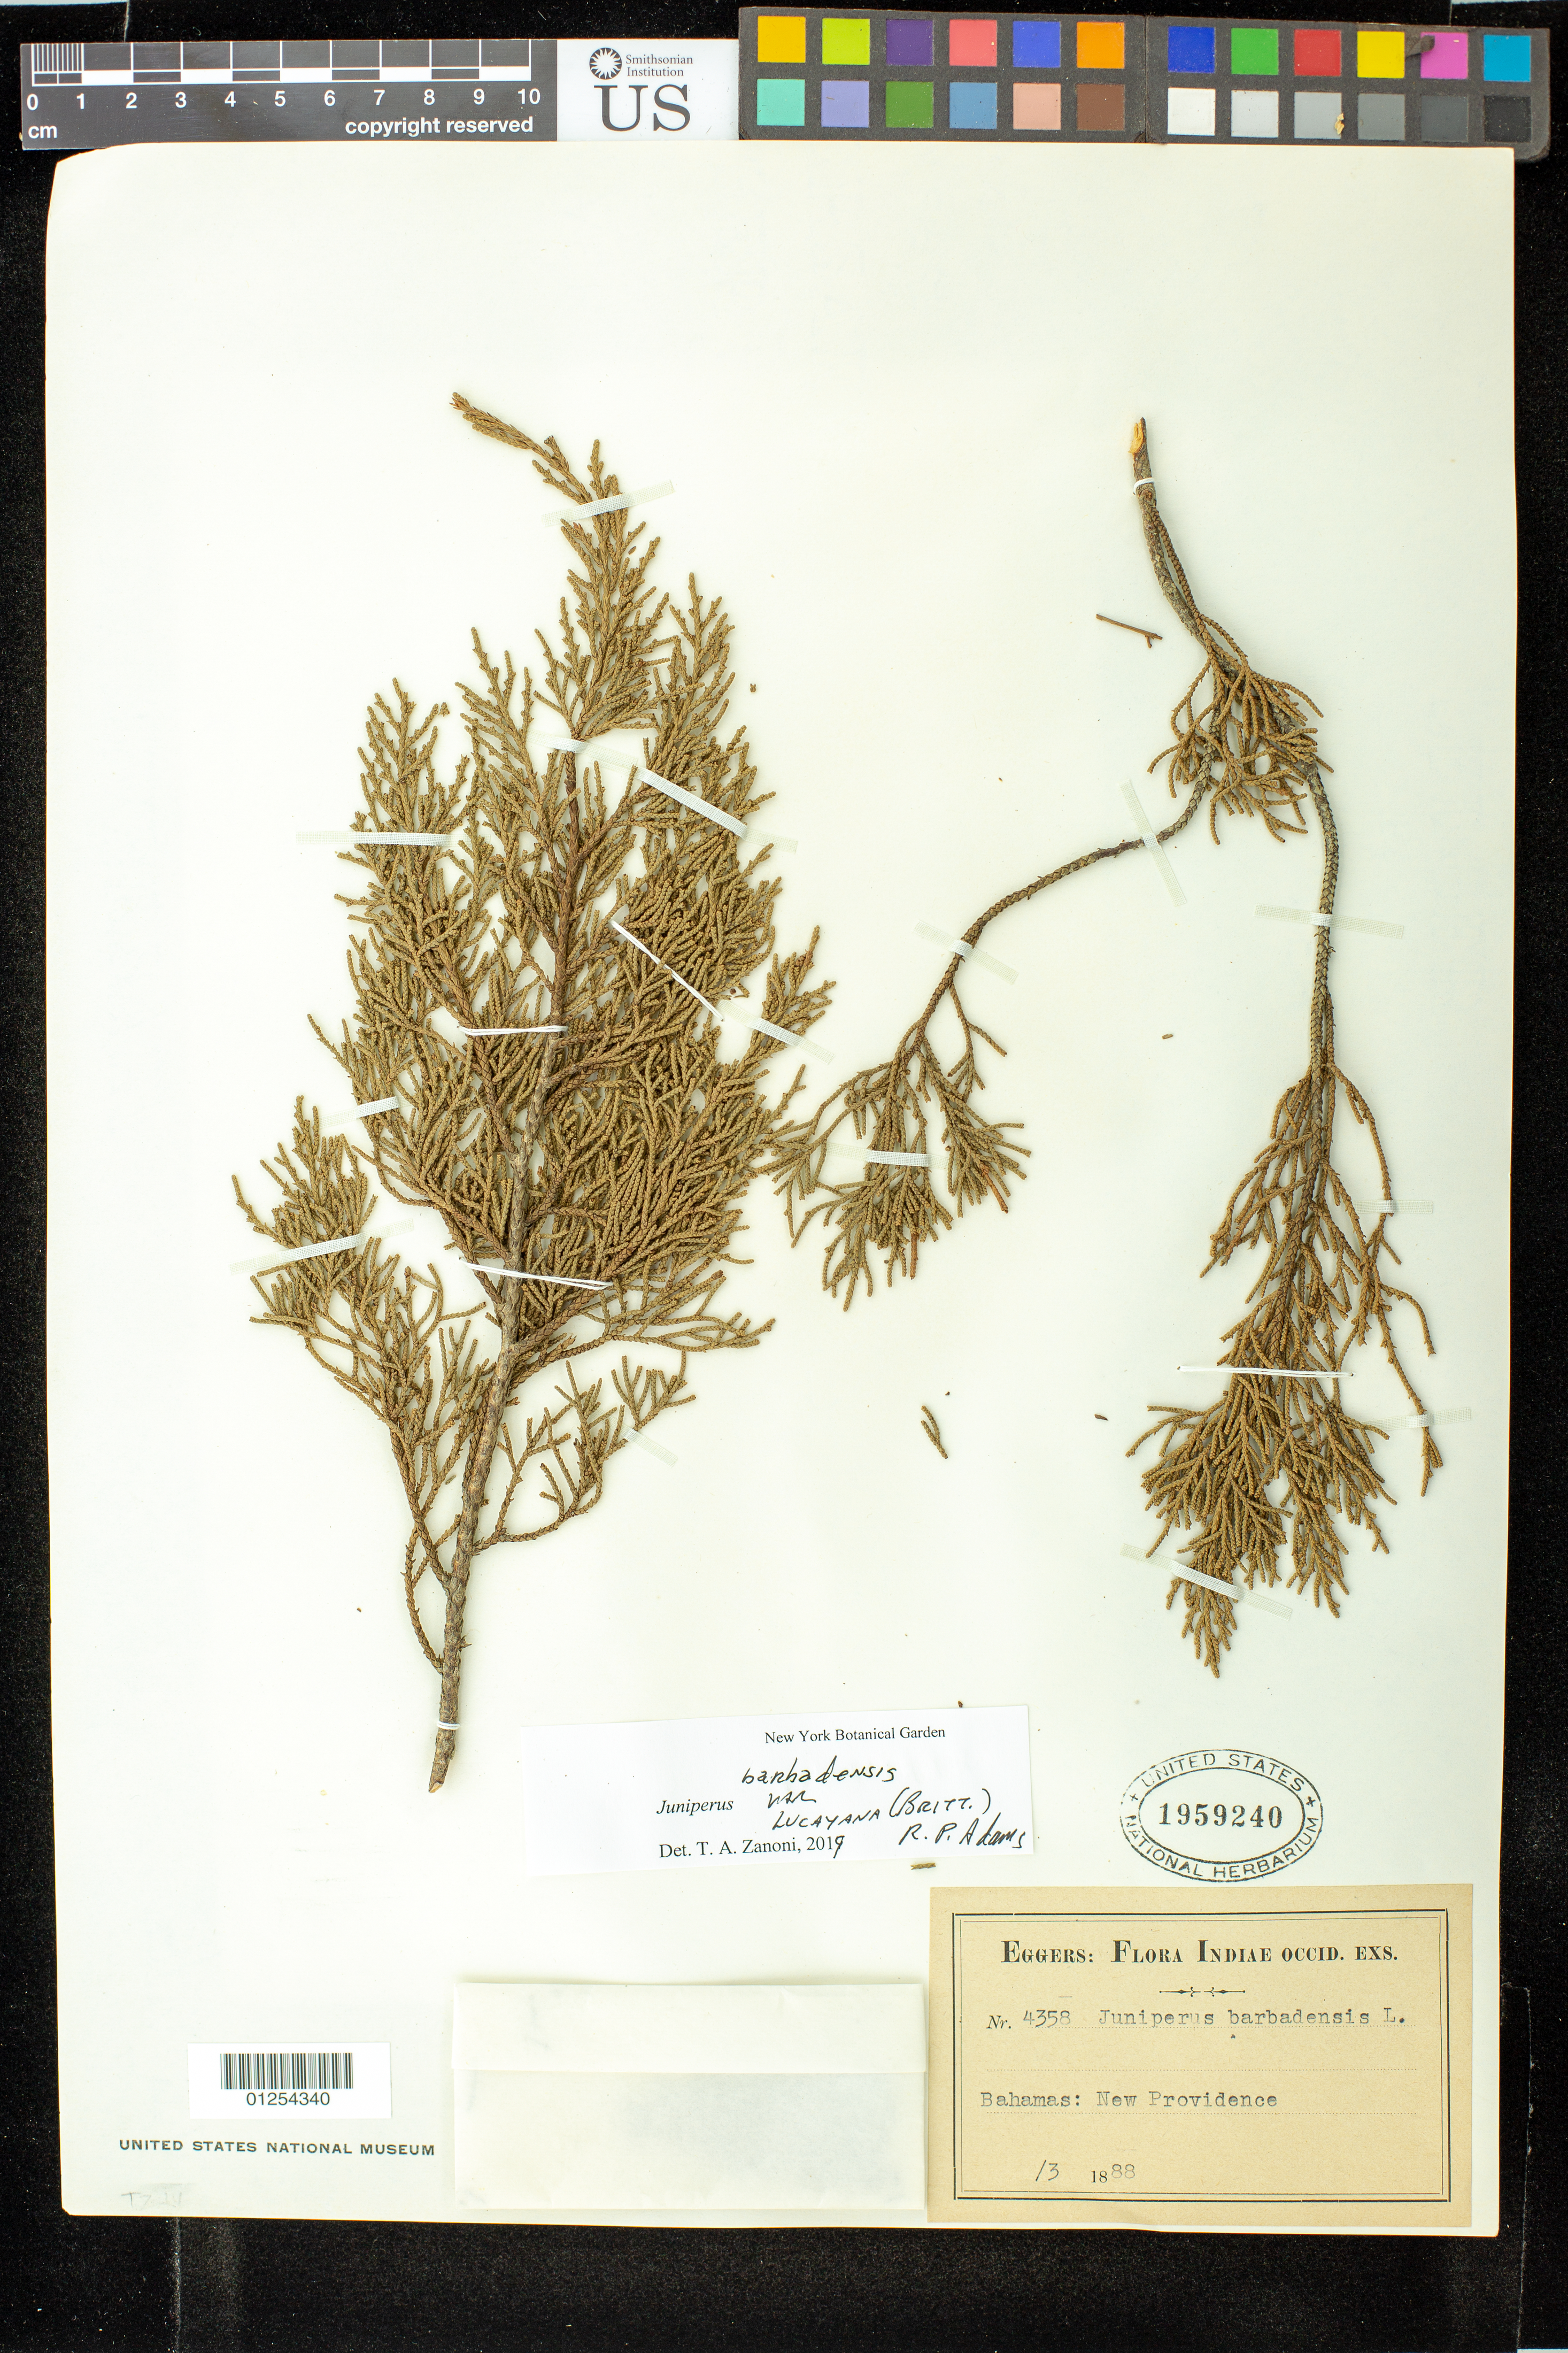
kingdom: Plantae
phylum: Tracheophyta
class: Pinopsida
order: Pinales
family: Cupressaceae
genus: Juniperus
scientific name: Juniperus barbadensis var. lucayana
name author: (Britton) R.P. Adams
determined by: Zanoni, T. A., (NY), New York Botanical Garden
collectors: H. F. A. von Eggers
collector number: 4358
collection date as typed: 1888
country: Bahamas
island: New Providence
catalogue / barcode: US 1959240